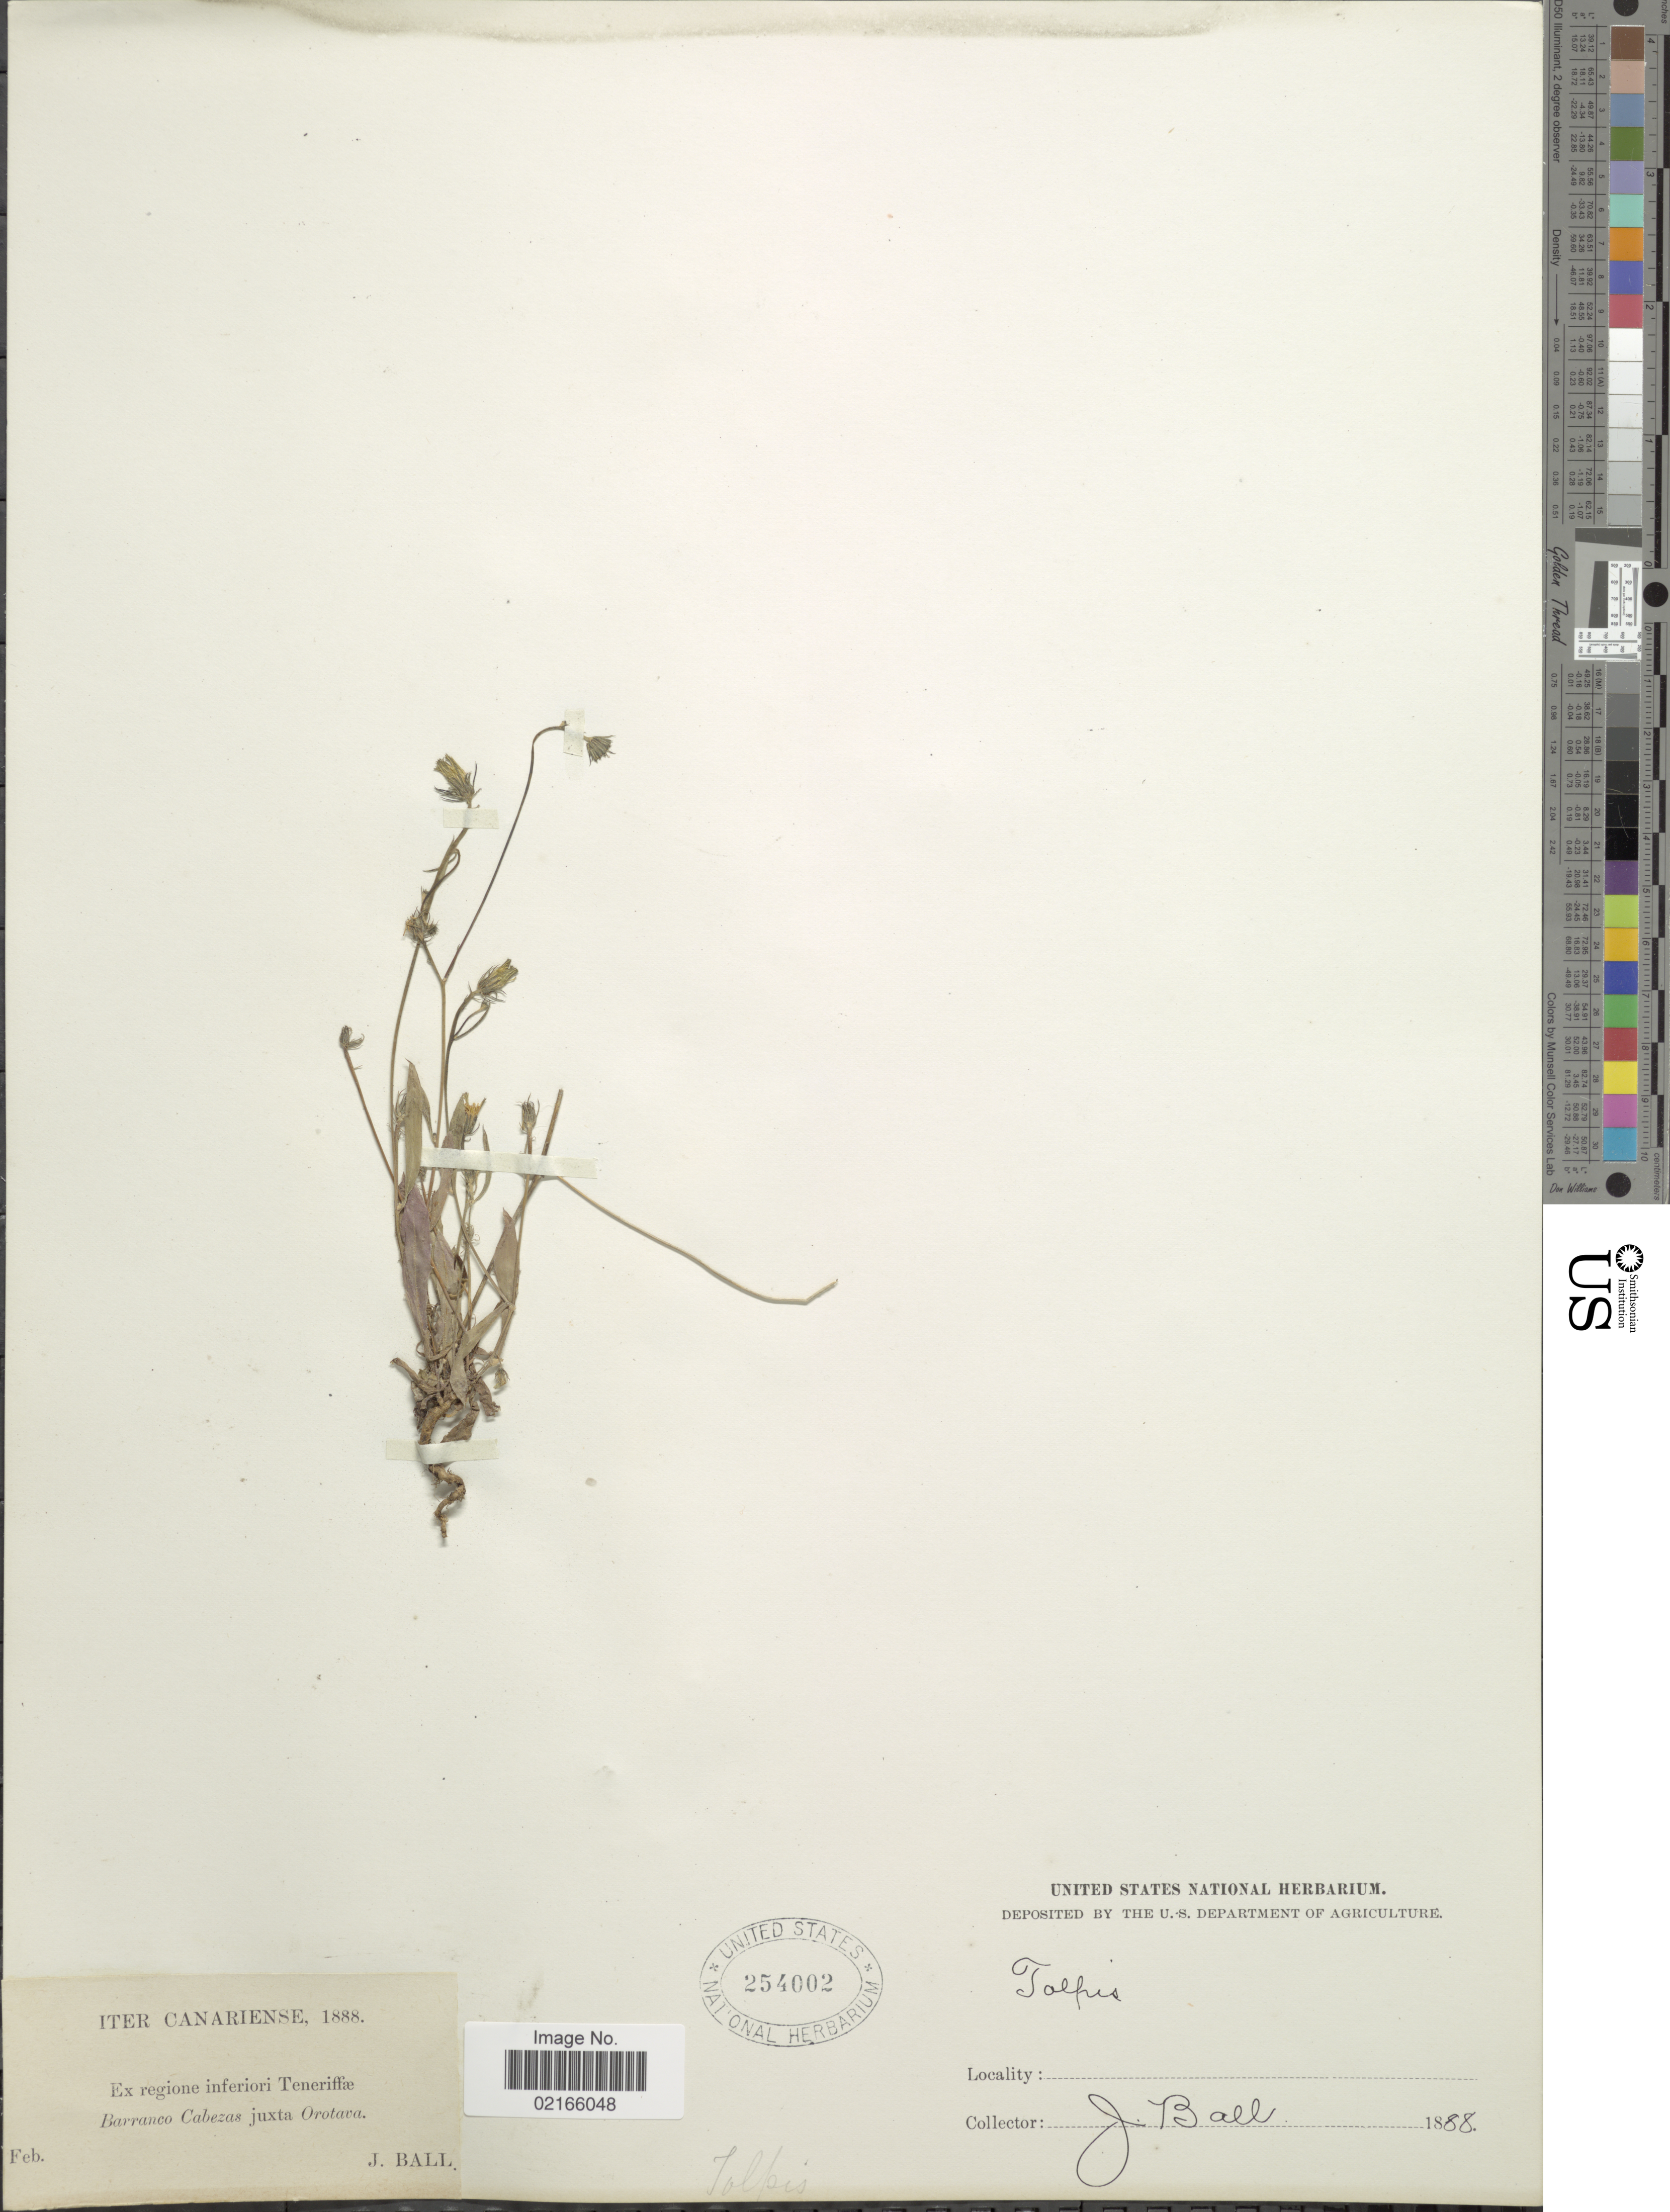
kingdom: Plantae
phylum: Tracheophyta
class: Magnoliopsida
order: Asterales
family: Asteraceae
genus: Tolpis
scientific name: Tolpis barbata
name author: (L.) Gaertn.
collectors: J. Ball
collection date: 1888-02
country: Spain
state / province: Canarias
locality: Canariense, ex regione inferiori Teneriffe, Barranco Cabezas juxta Orotava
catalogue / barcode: US 254002